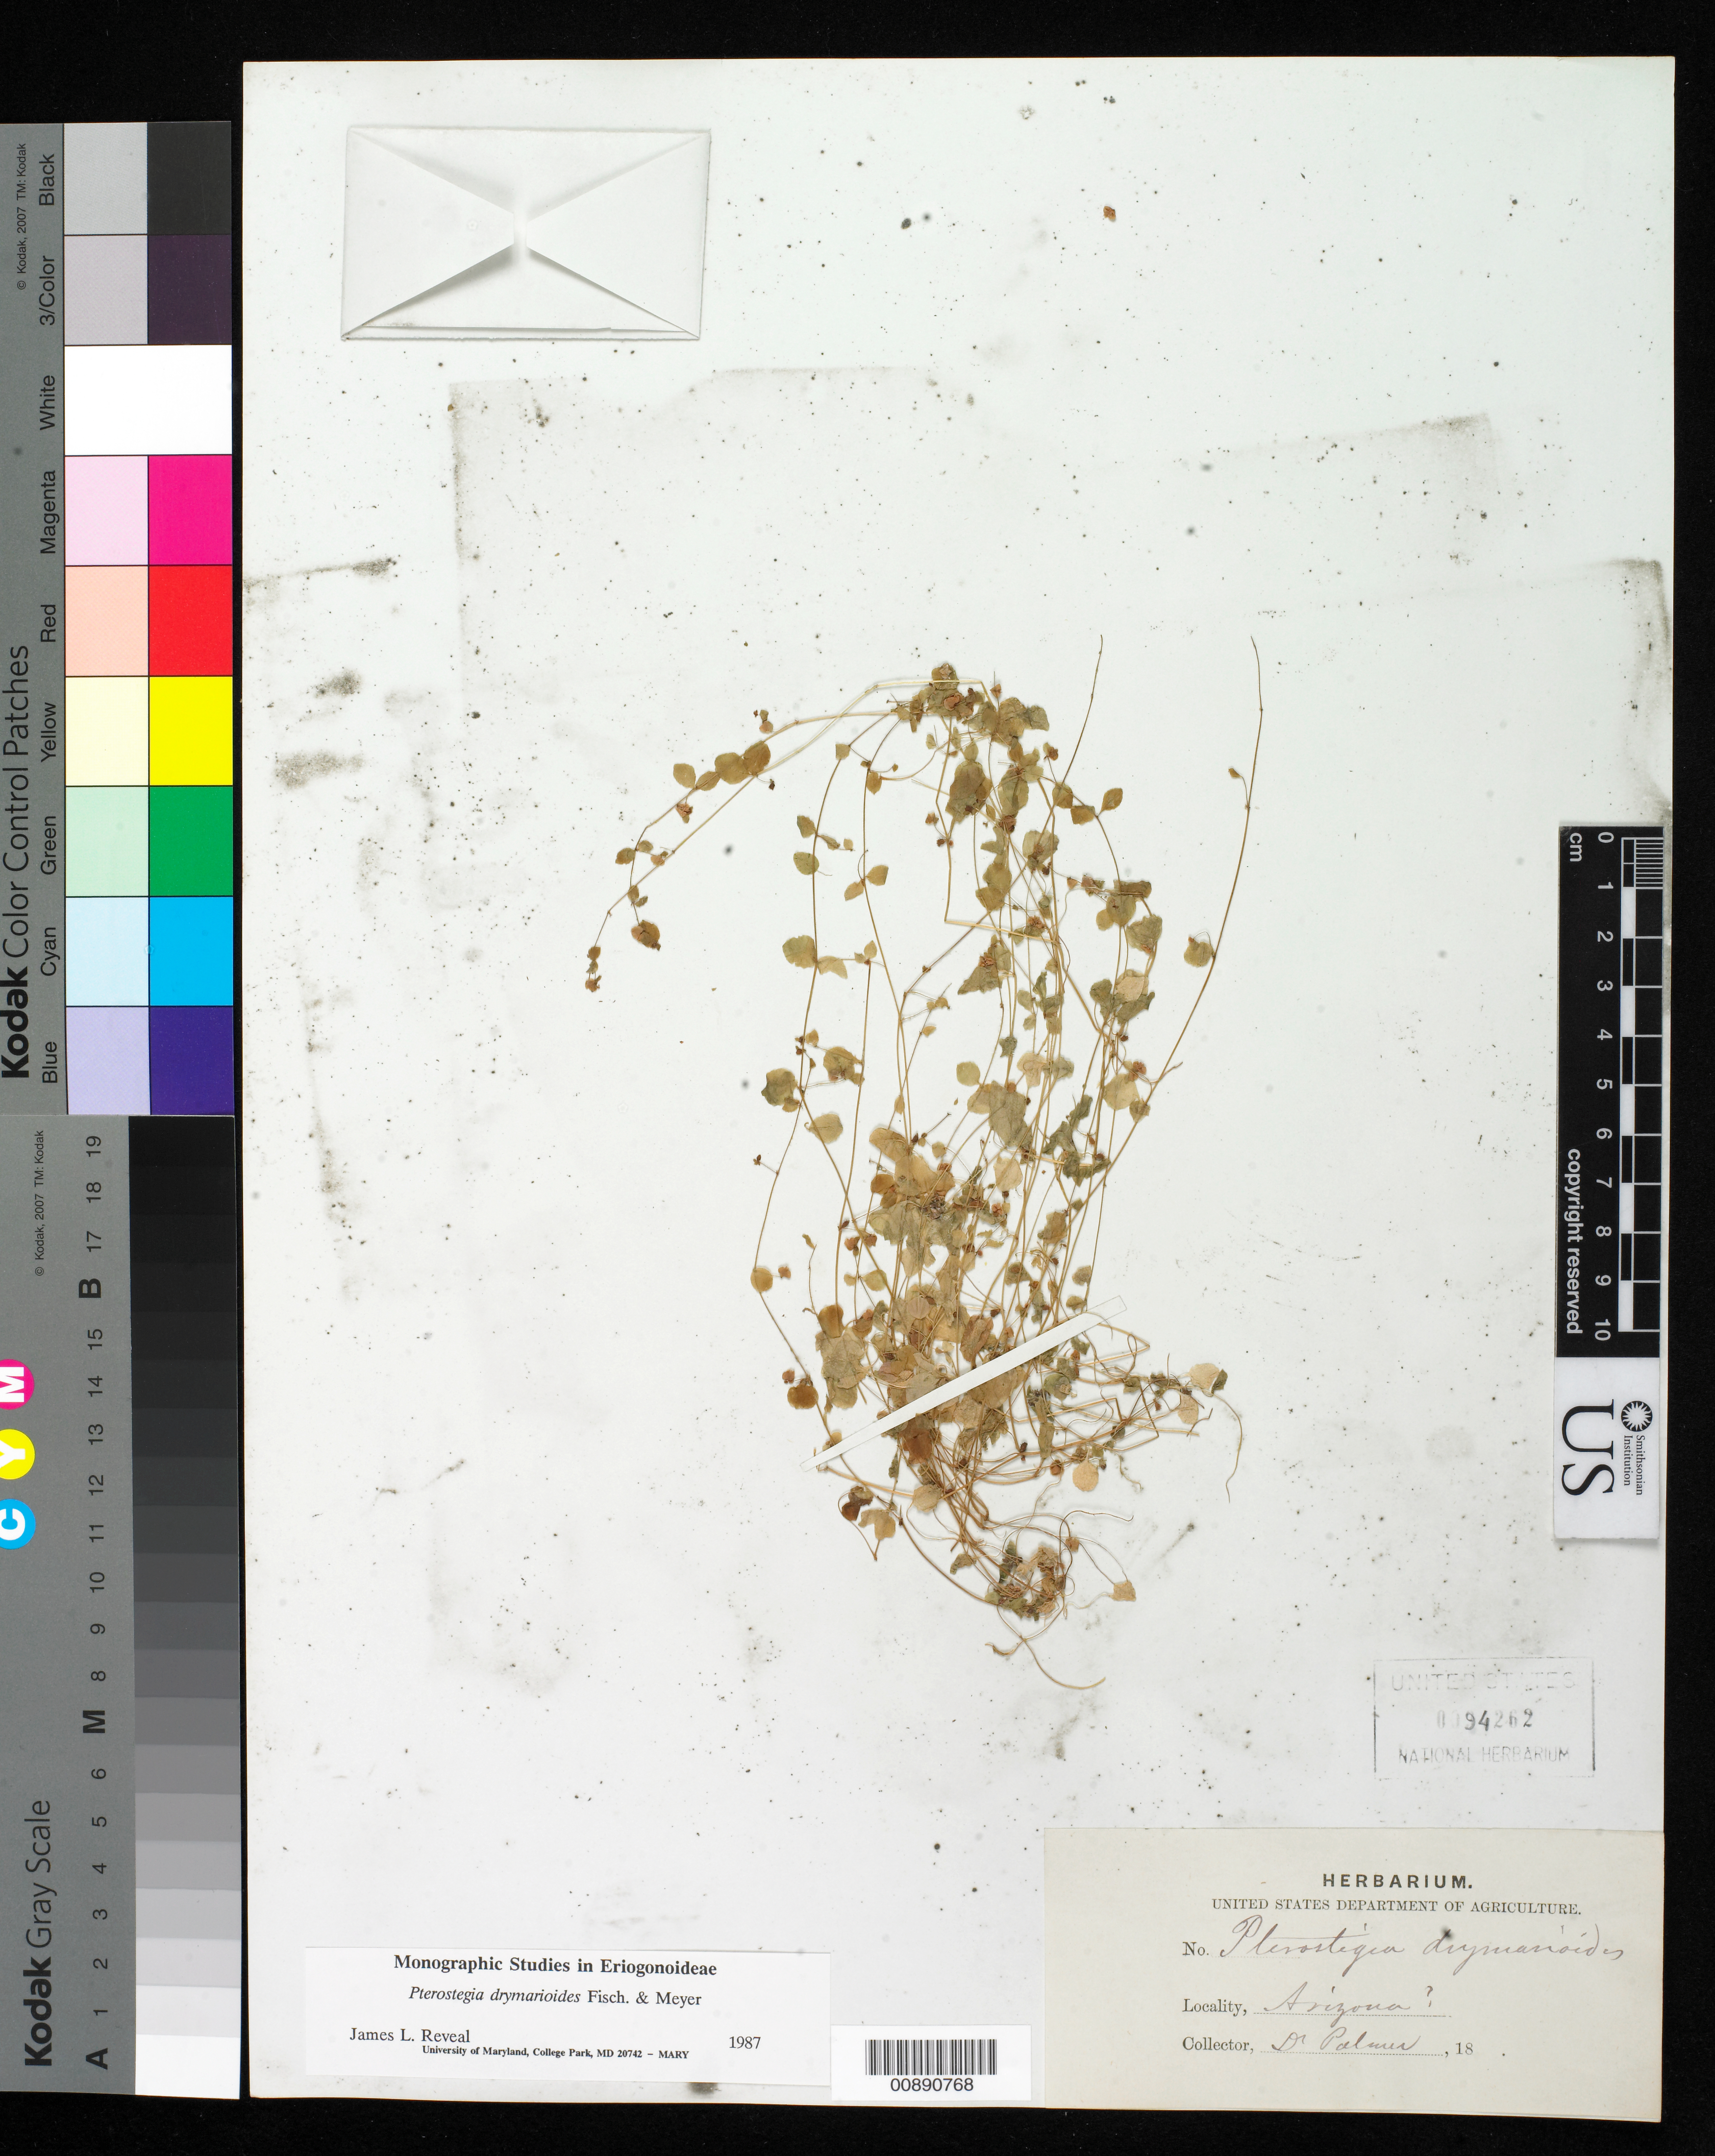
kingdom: Plantae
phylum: Tracheophyta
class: Magnoliopsida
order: Caryophyllales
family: Polygonaceae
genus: Pterostegia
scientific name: Pterostegia drymarioides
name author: Fisch. & C.A. Mey.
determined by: Reveal, J. L.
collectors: E. Palmer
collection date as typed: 18--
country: United States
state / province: Arizona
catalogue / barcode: US 94262